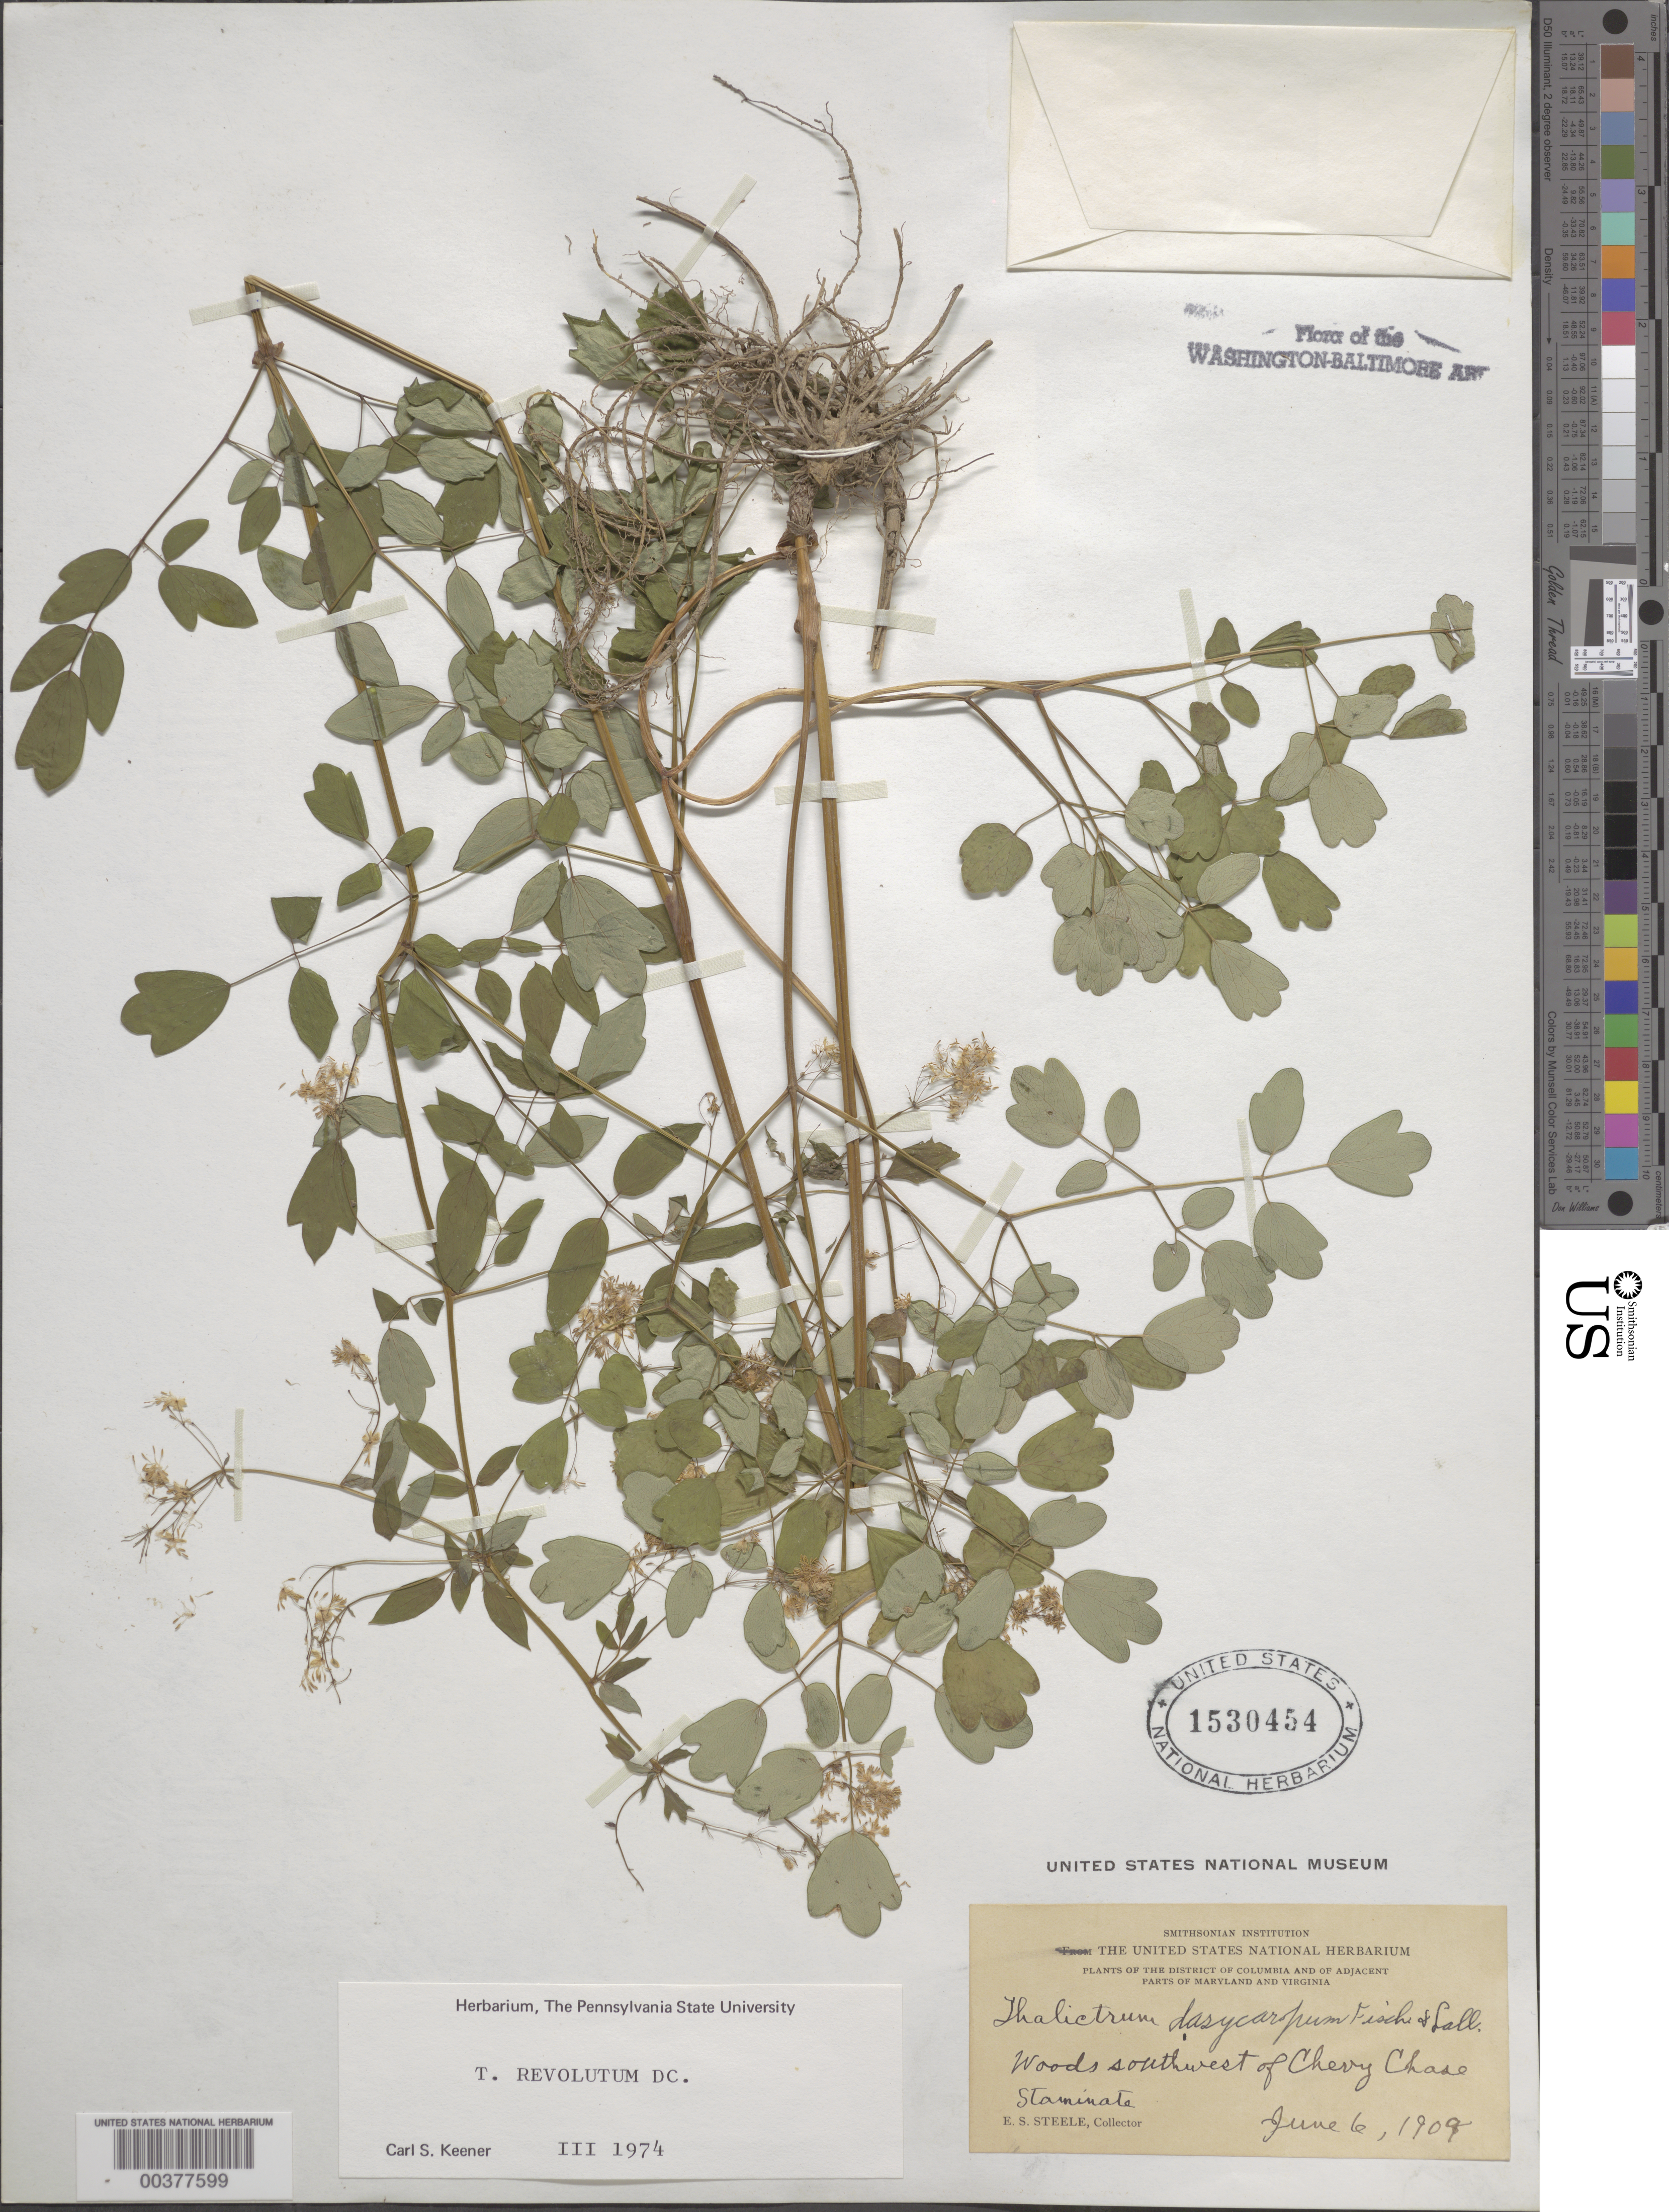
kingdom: Plantae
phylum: Tracheophyta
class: Magnoliopsida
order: Ranunculales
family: Ranunculaceae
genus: Thalictrum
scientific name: Thalictrum amphibolum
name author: Greene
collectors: E. Steele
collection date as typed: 06 Jun 1909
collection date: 1909-06-06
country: United States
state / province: Maryland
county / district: Montgomery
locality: Southwest of Chevy Chase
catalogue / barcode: US 1530454